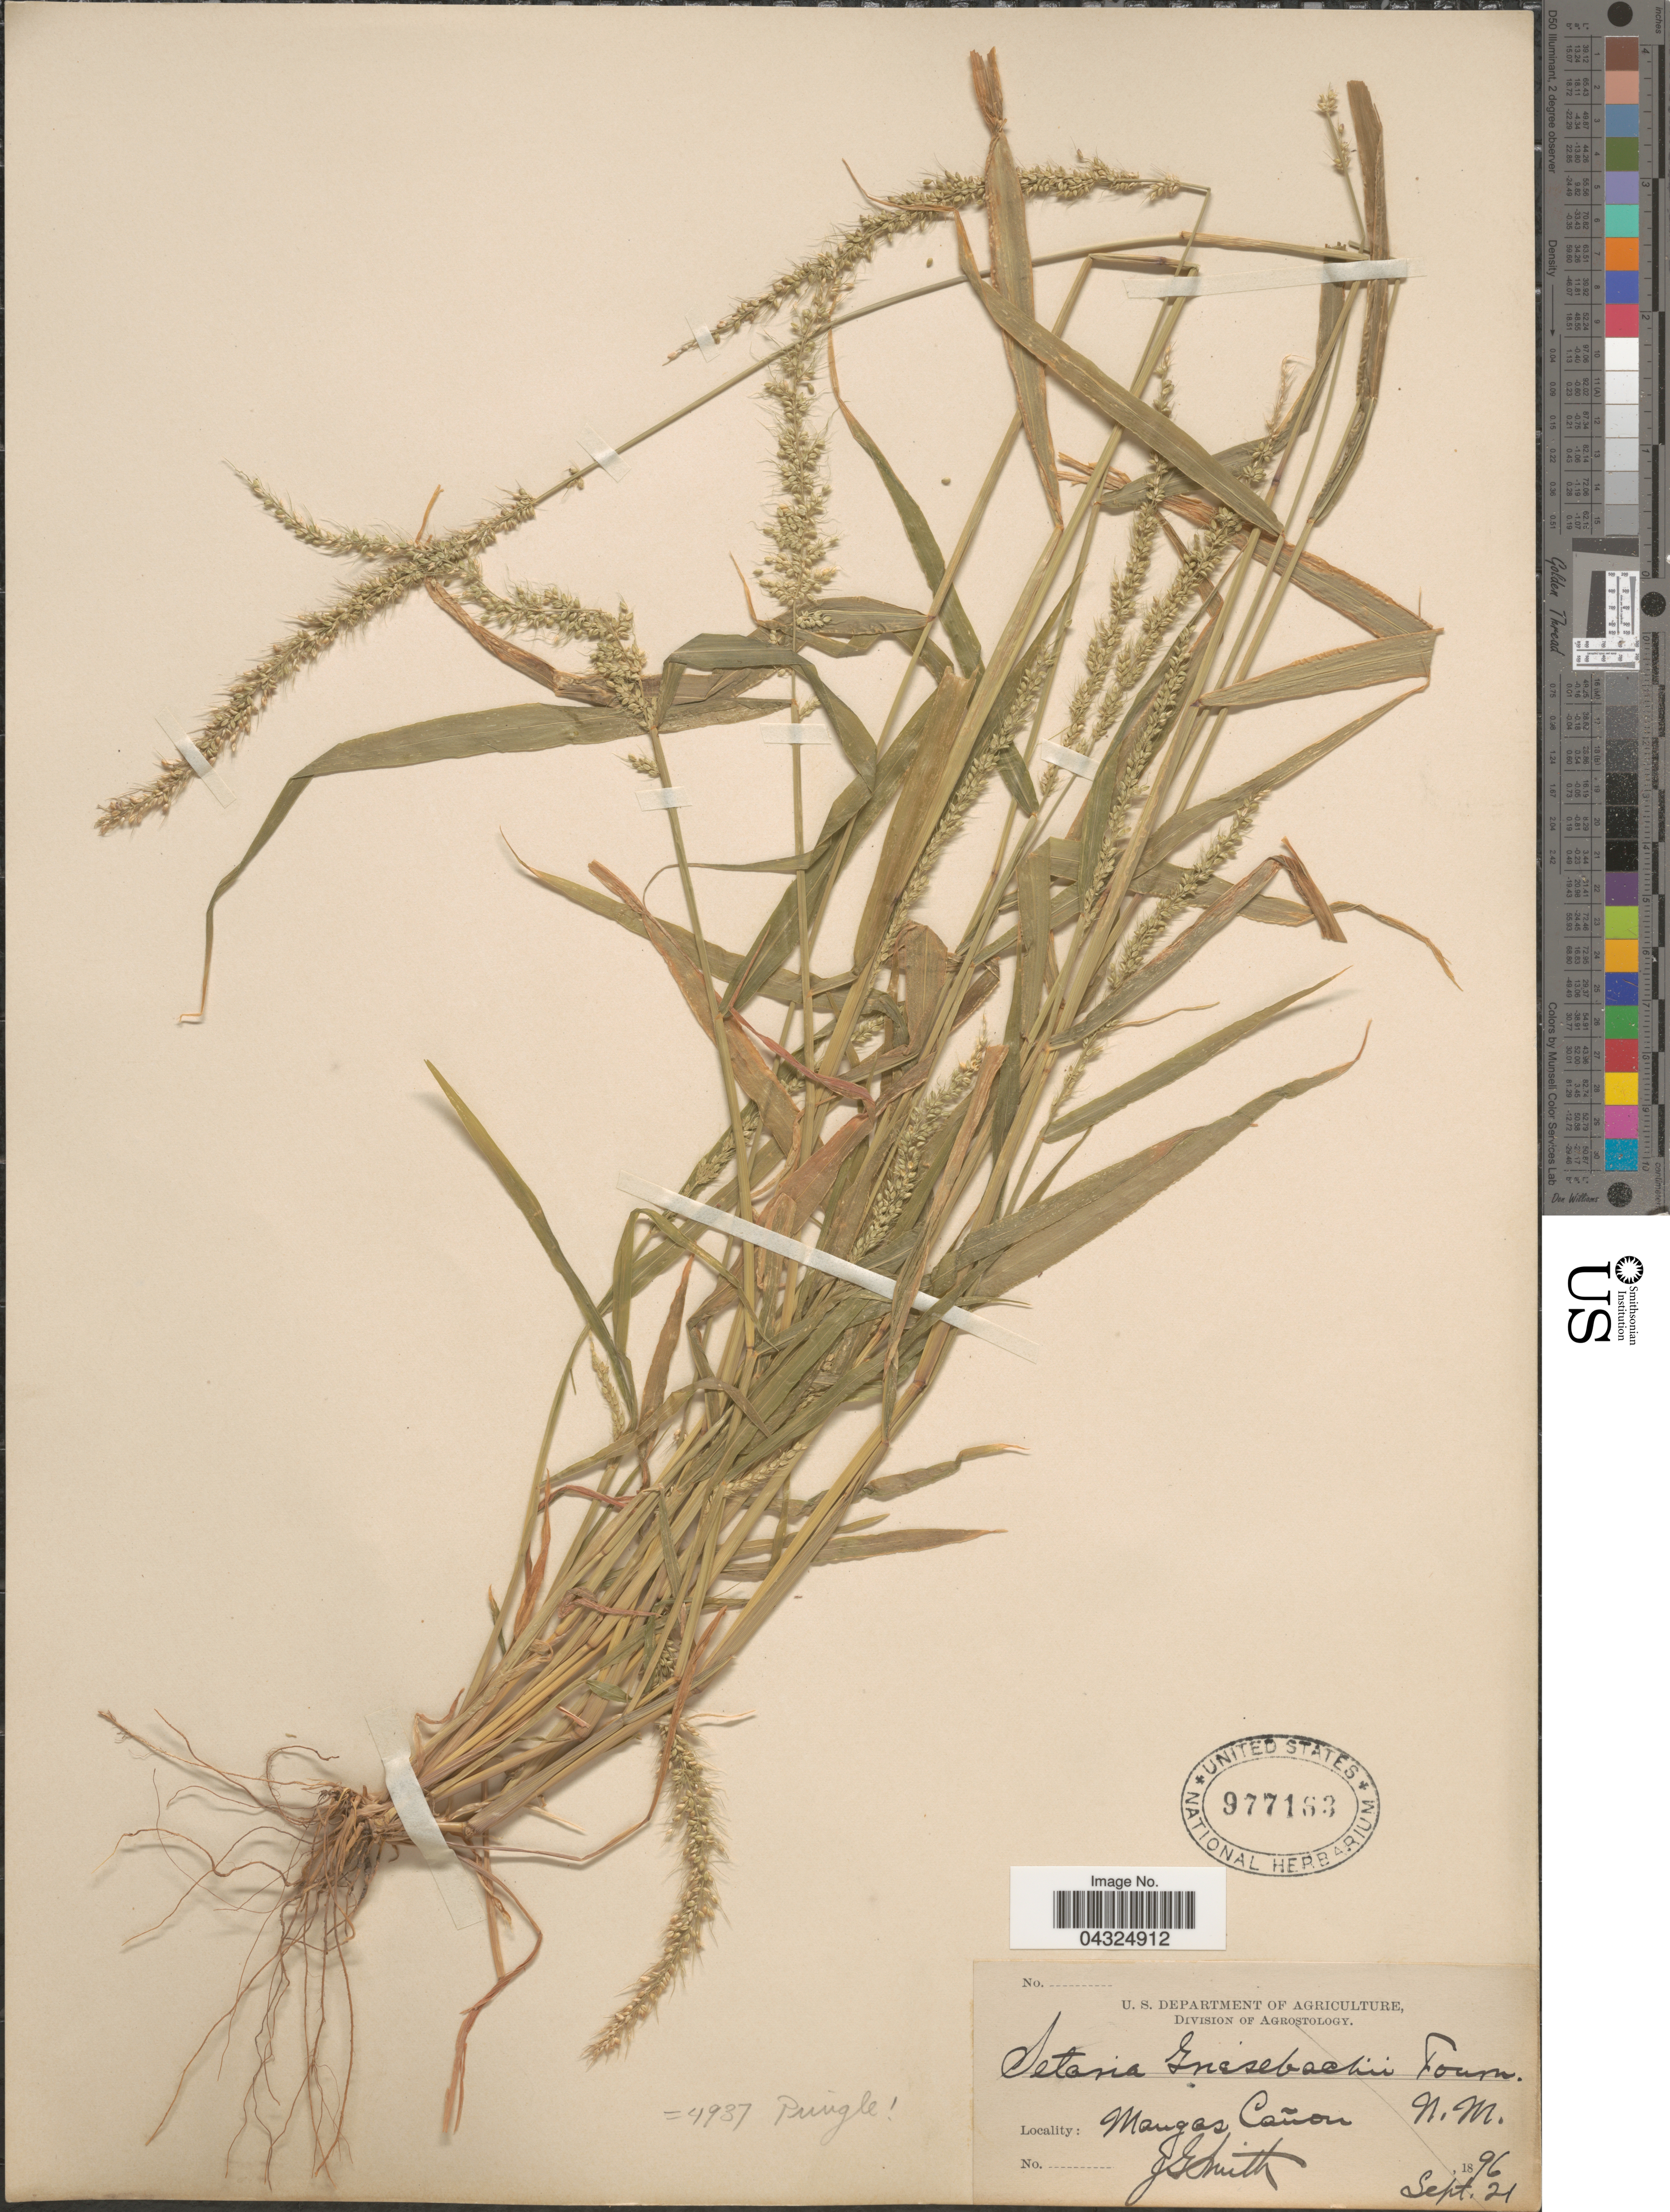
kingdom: Plantae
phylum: Tracheophyta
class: Liliopsida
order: Poales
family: Poaceae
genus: Setaria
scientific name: Setaria grisebachii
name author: E. Fourn.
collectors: J. G. Smith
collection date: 1896-09-21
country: United States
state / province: New Mexico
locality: Mangas Cañon.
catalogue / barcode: US 977163